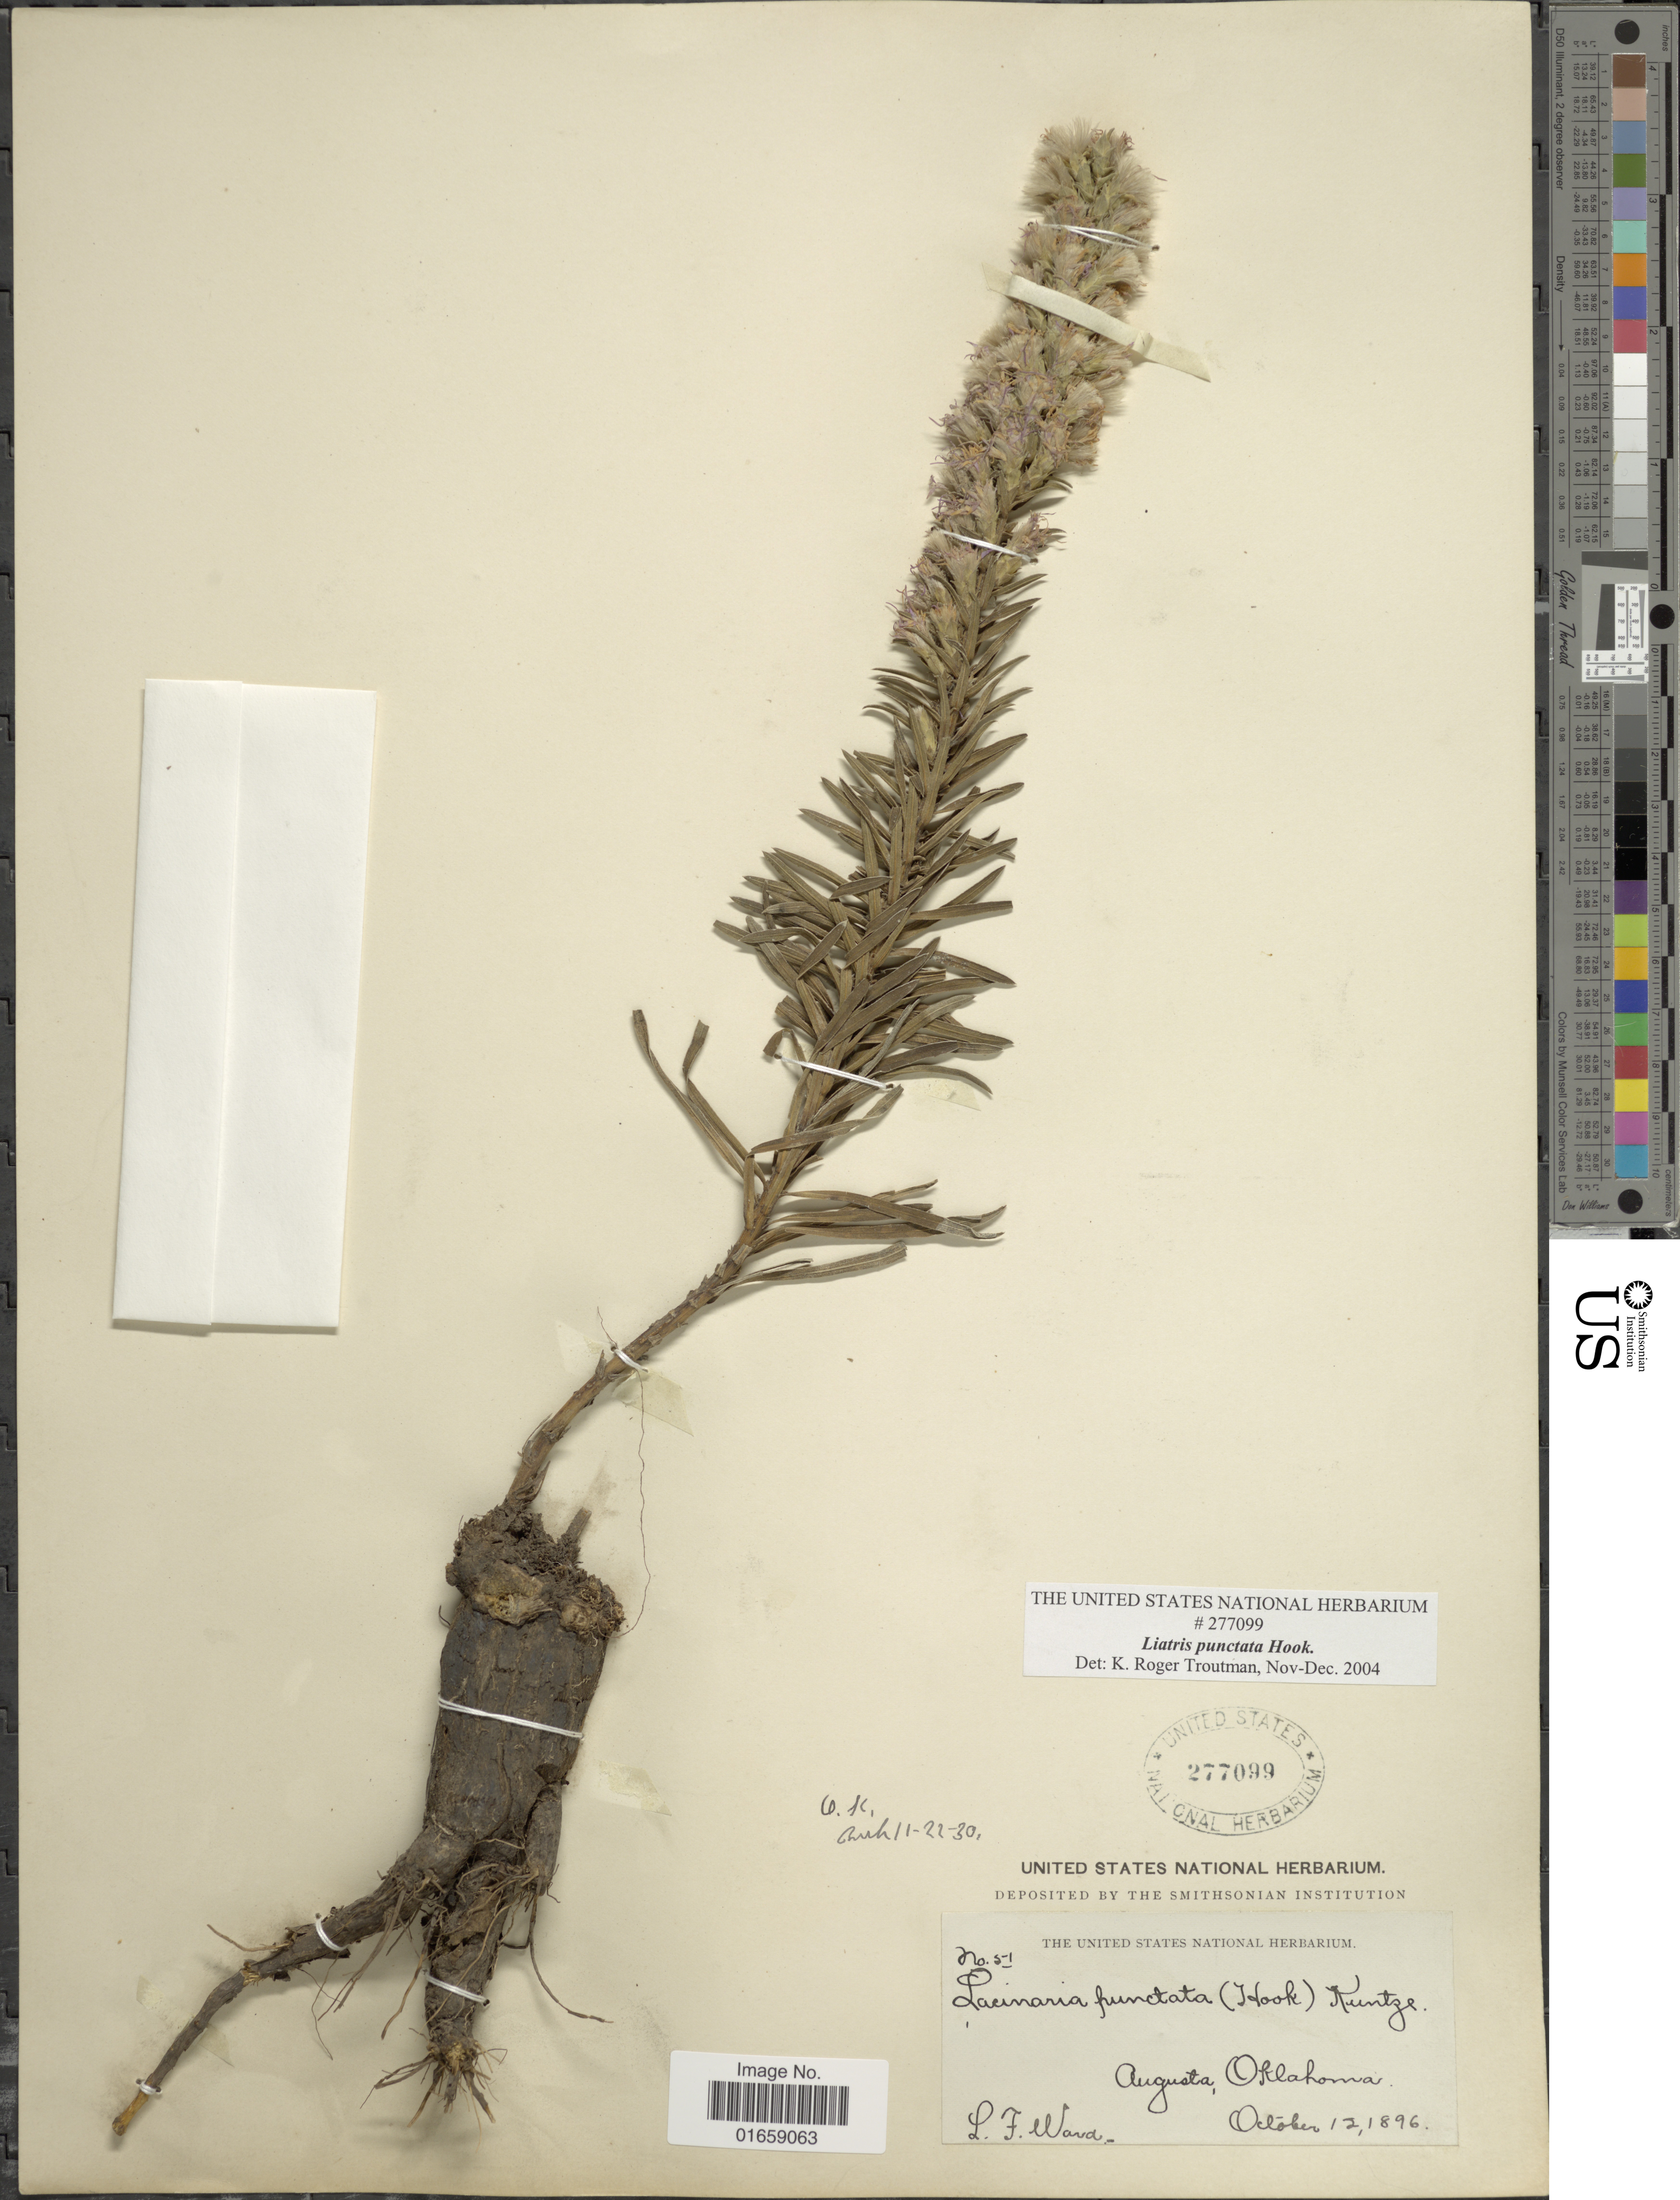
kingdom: Plantae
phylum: Tracheophyta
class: Magnoliopsida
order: Asterales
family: Asteraceae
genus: Liatris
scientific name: Liatris punctata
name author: Hook.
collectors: L. Ward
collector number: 51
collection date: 1896-10-12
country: United States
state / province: Oklahoma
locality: Augusta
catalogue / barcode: US 277099